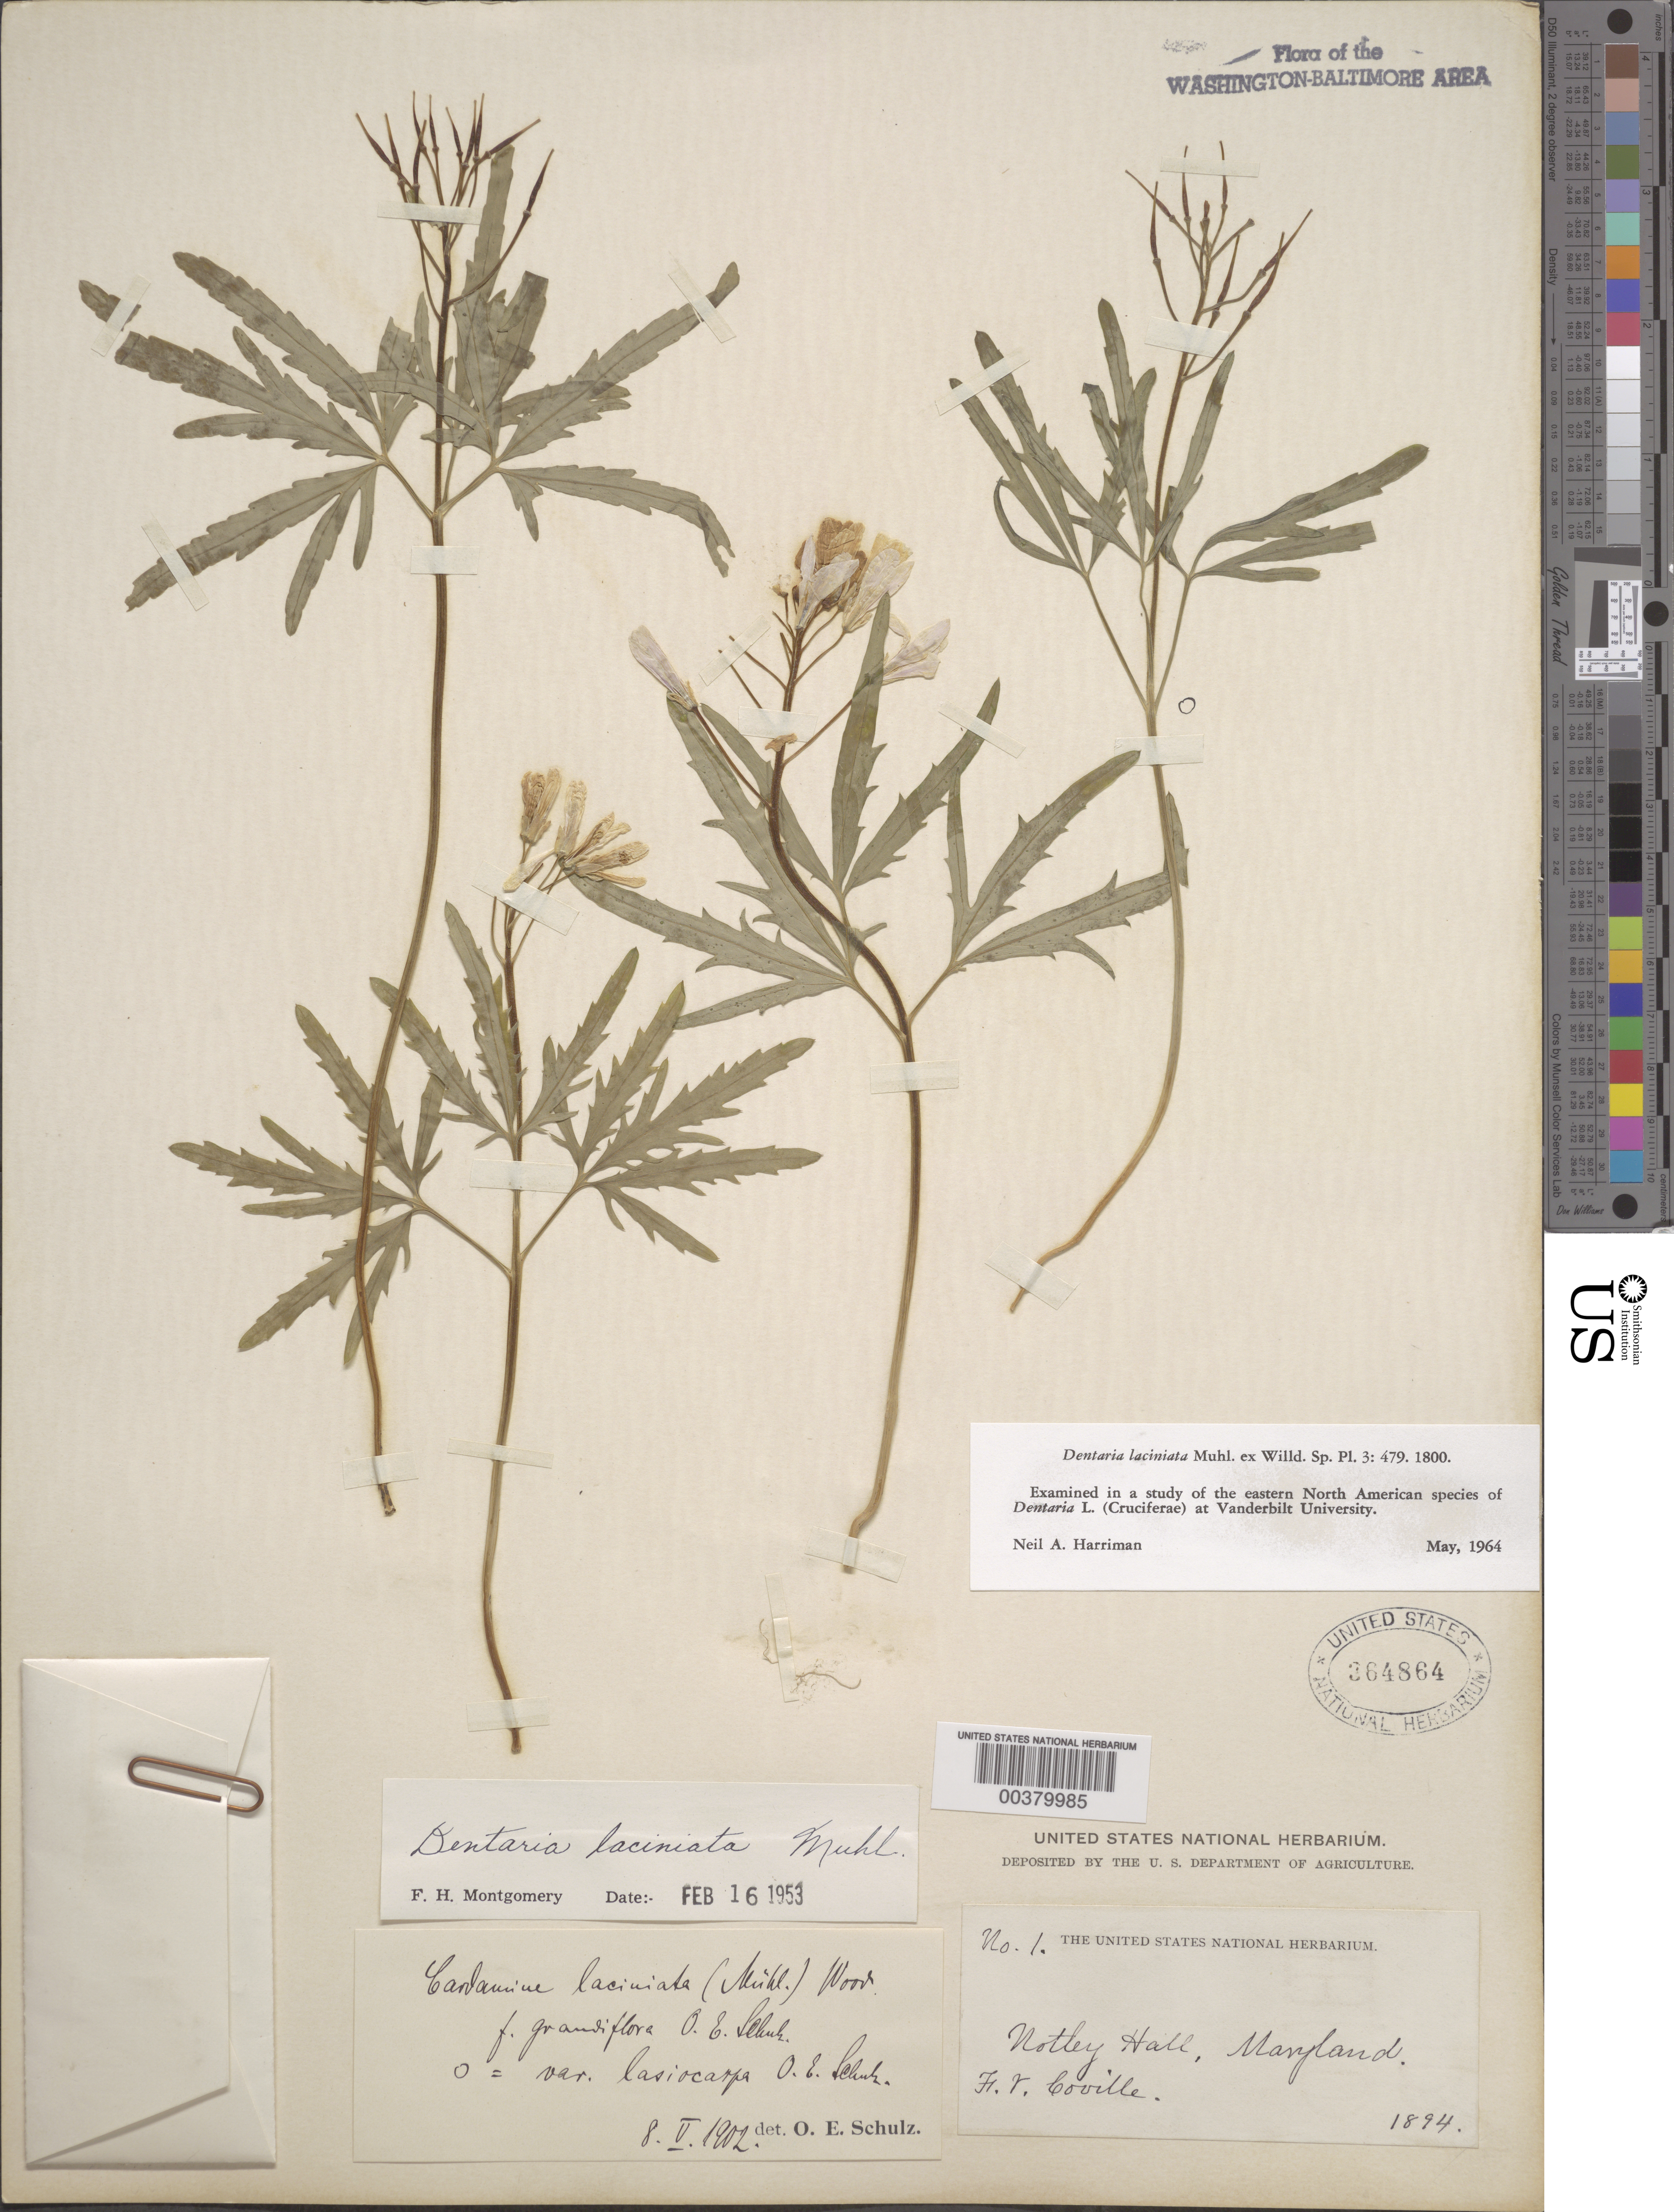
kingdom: Plantae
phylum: Tracheophyta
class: Magnoliopsida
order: Brassicales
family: Brassicaceae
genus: Cardamine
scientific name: Cardamine concatenata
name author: (Michx.) Sw.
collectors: F. V. Coville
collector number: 1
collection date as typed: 1894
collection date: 1894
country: United States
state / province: Maryland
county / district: Prince George's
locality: Notley Hall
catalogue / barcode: US 364864